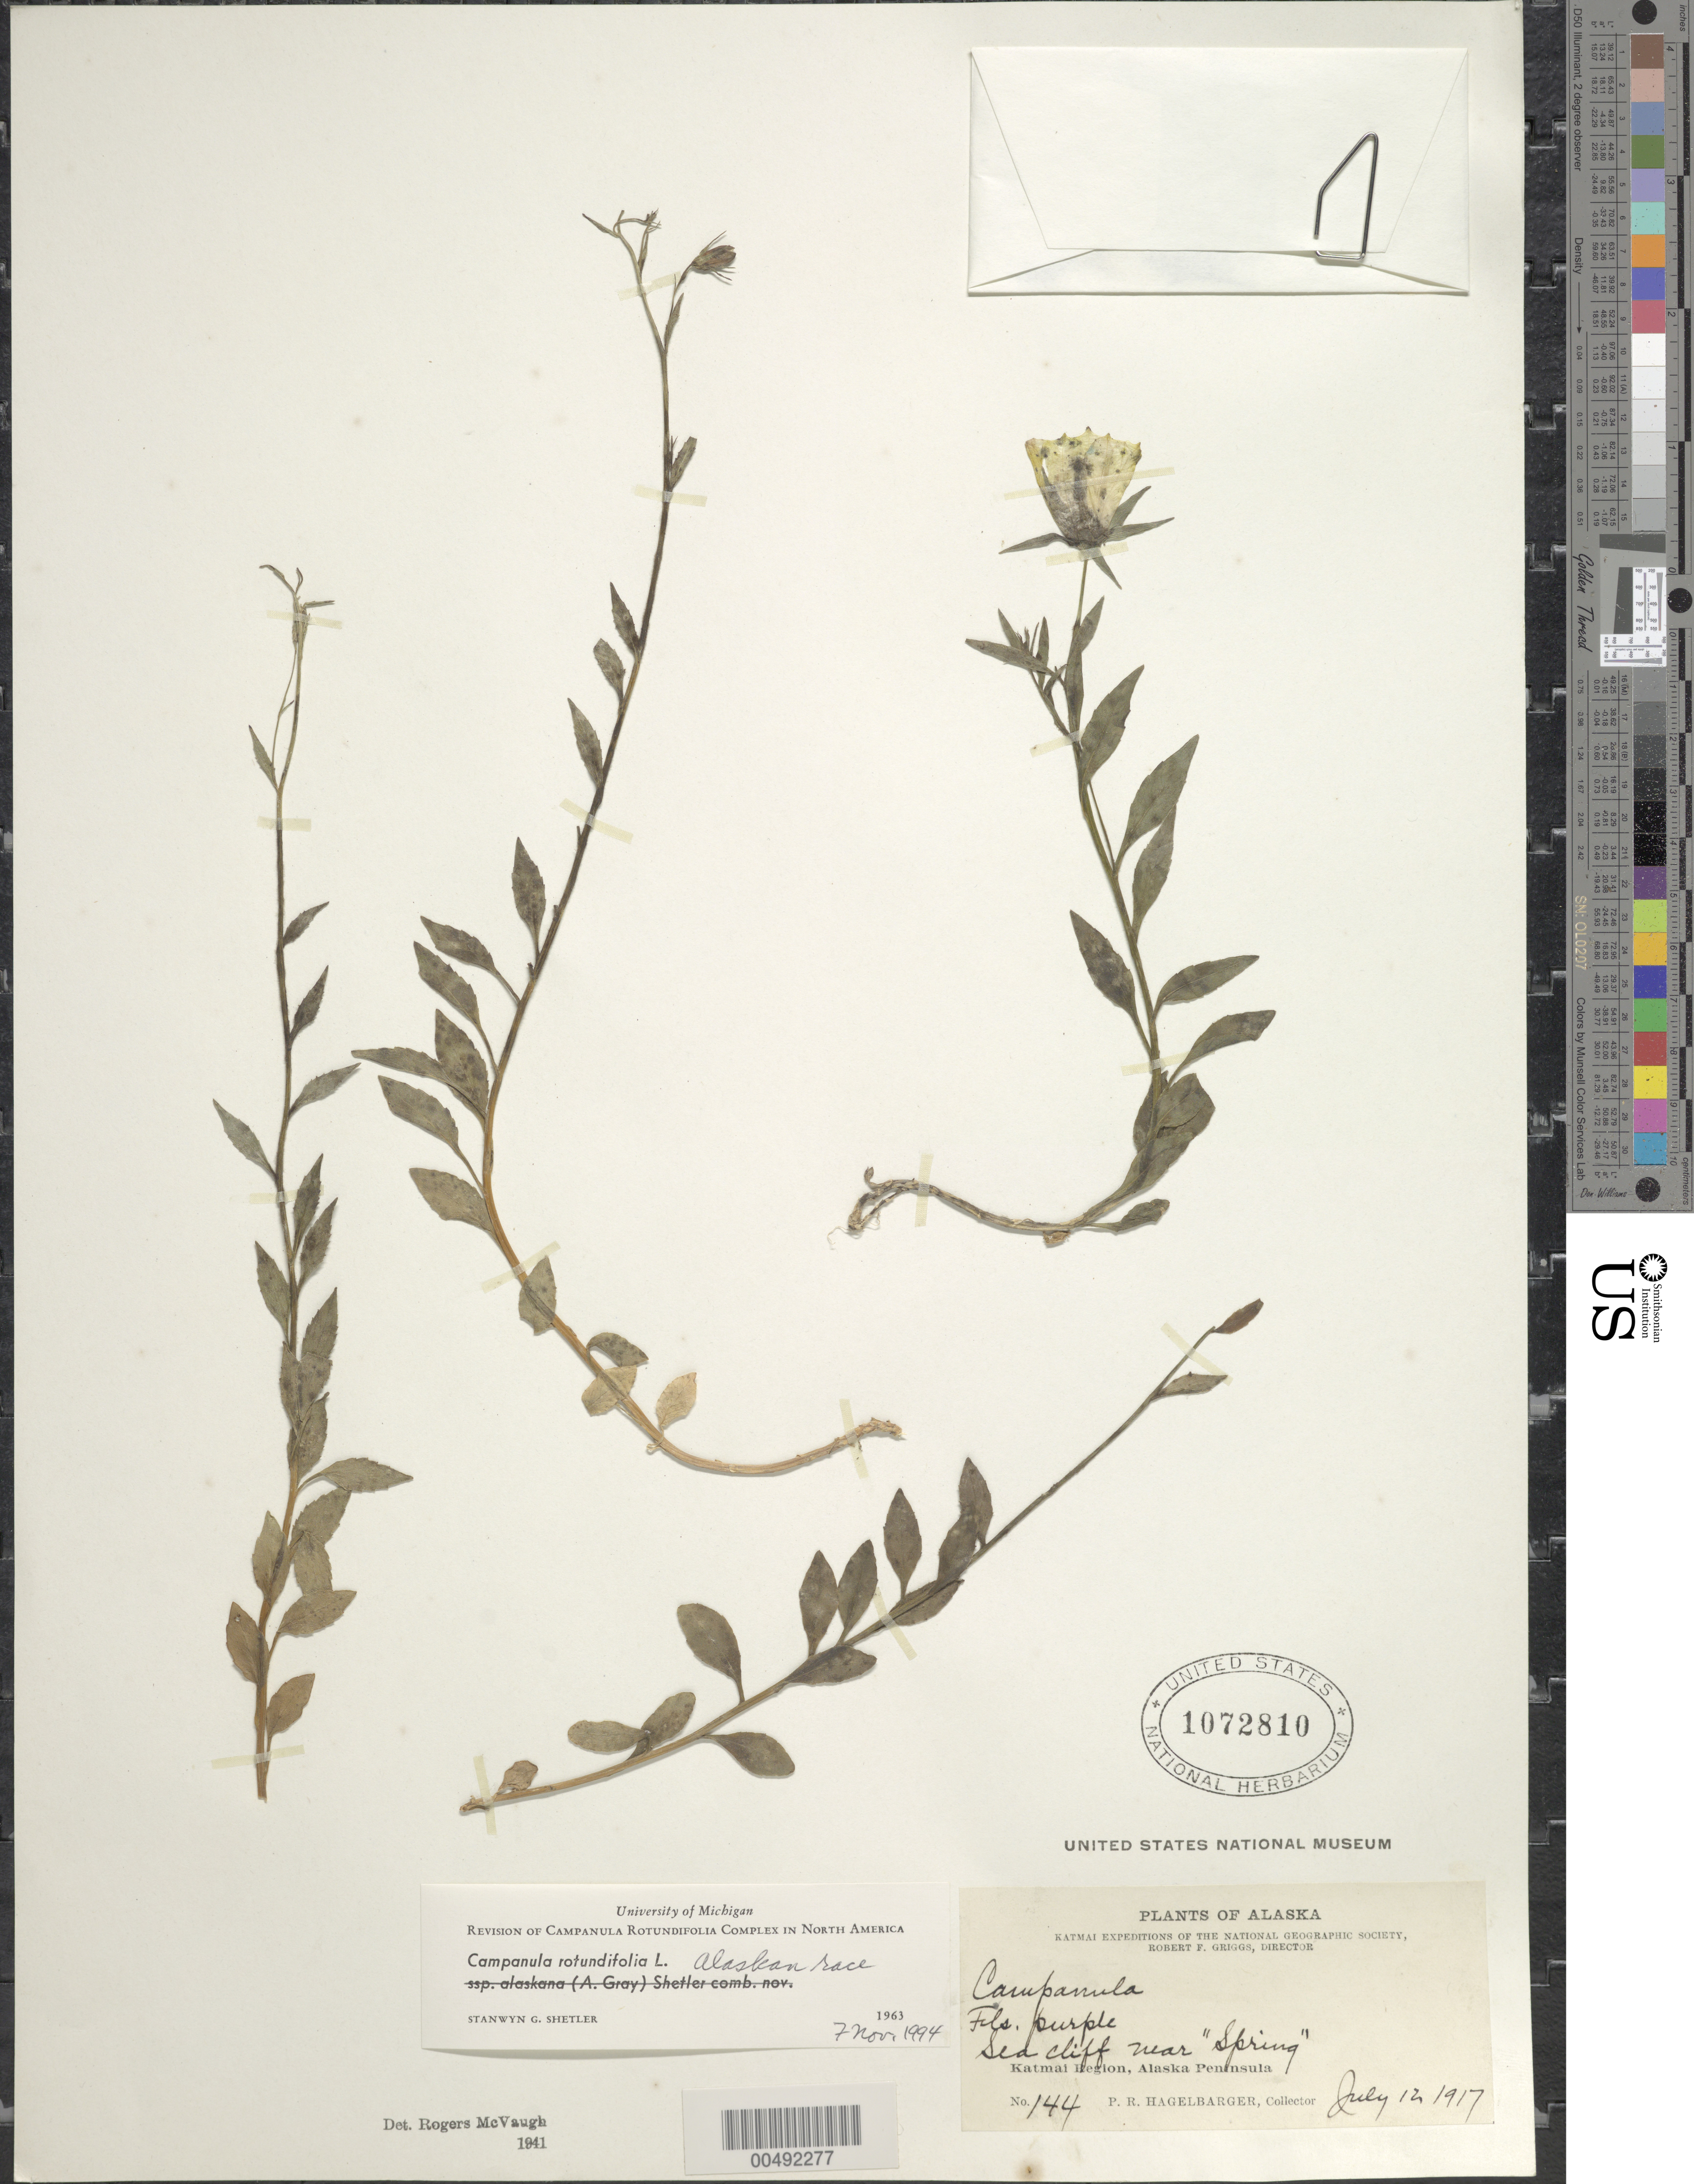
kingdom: Plantae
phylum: Tracheophyta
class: Magnoliopsida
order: Asterales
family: Campanulaceae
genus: Campanula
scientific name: Campanula rotundifolia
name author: L.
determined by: Shetler, Stanwyn G., (US), NMNH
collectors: P. Hagelbarger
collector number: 144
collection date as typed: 12 Jul 1917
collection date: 1917-07-12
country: United States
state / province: Alaska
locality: Alaska Peninsula, Katmai region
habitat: sea cliff near "spring"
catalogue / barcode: US 1072810